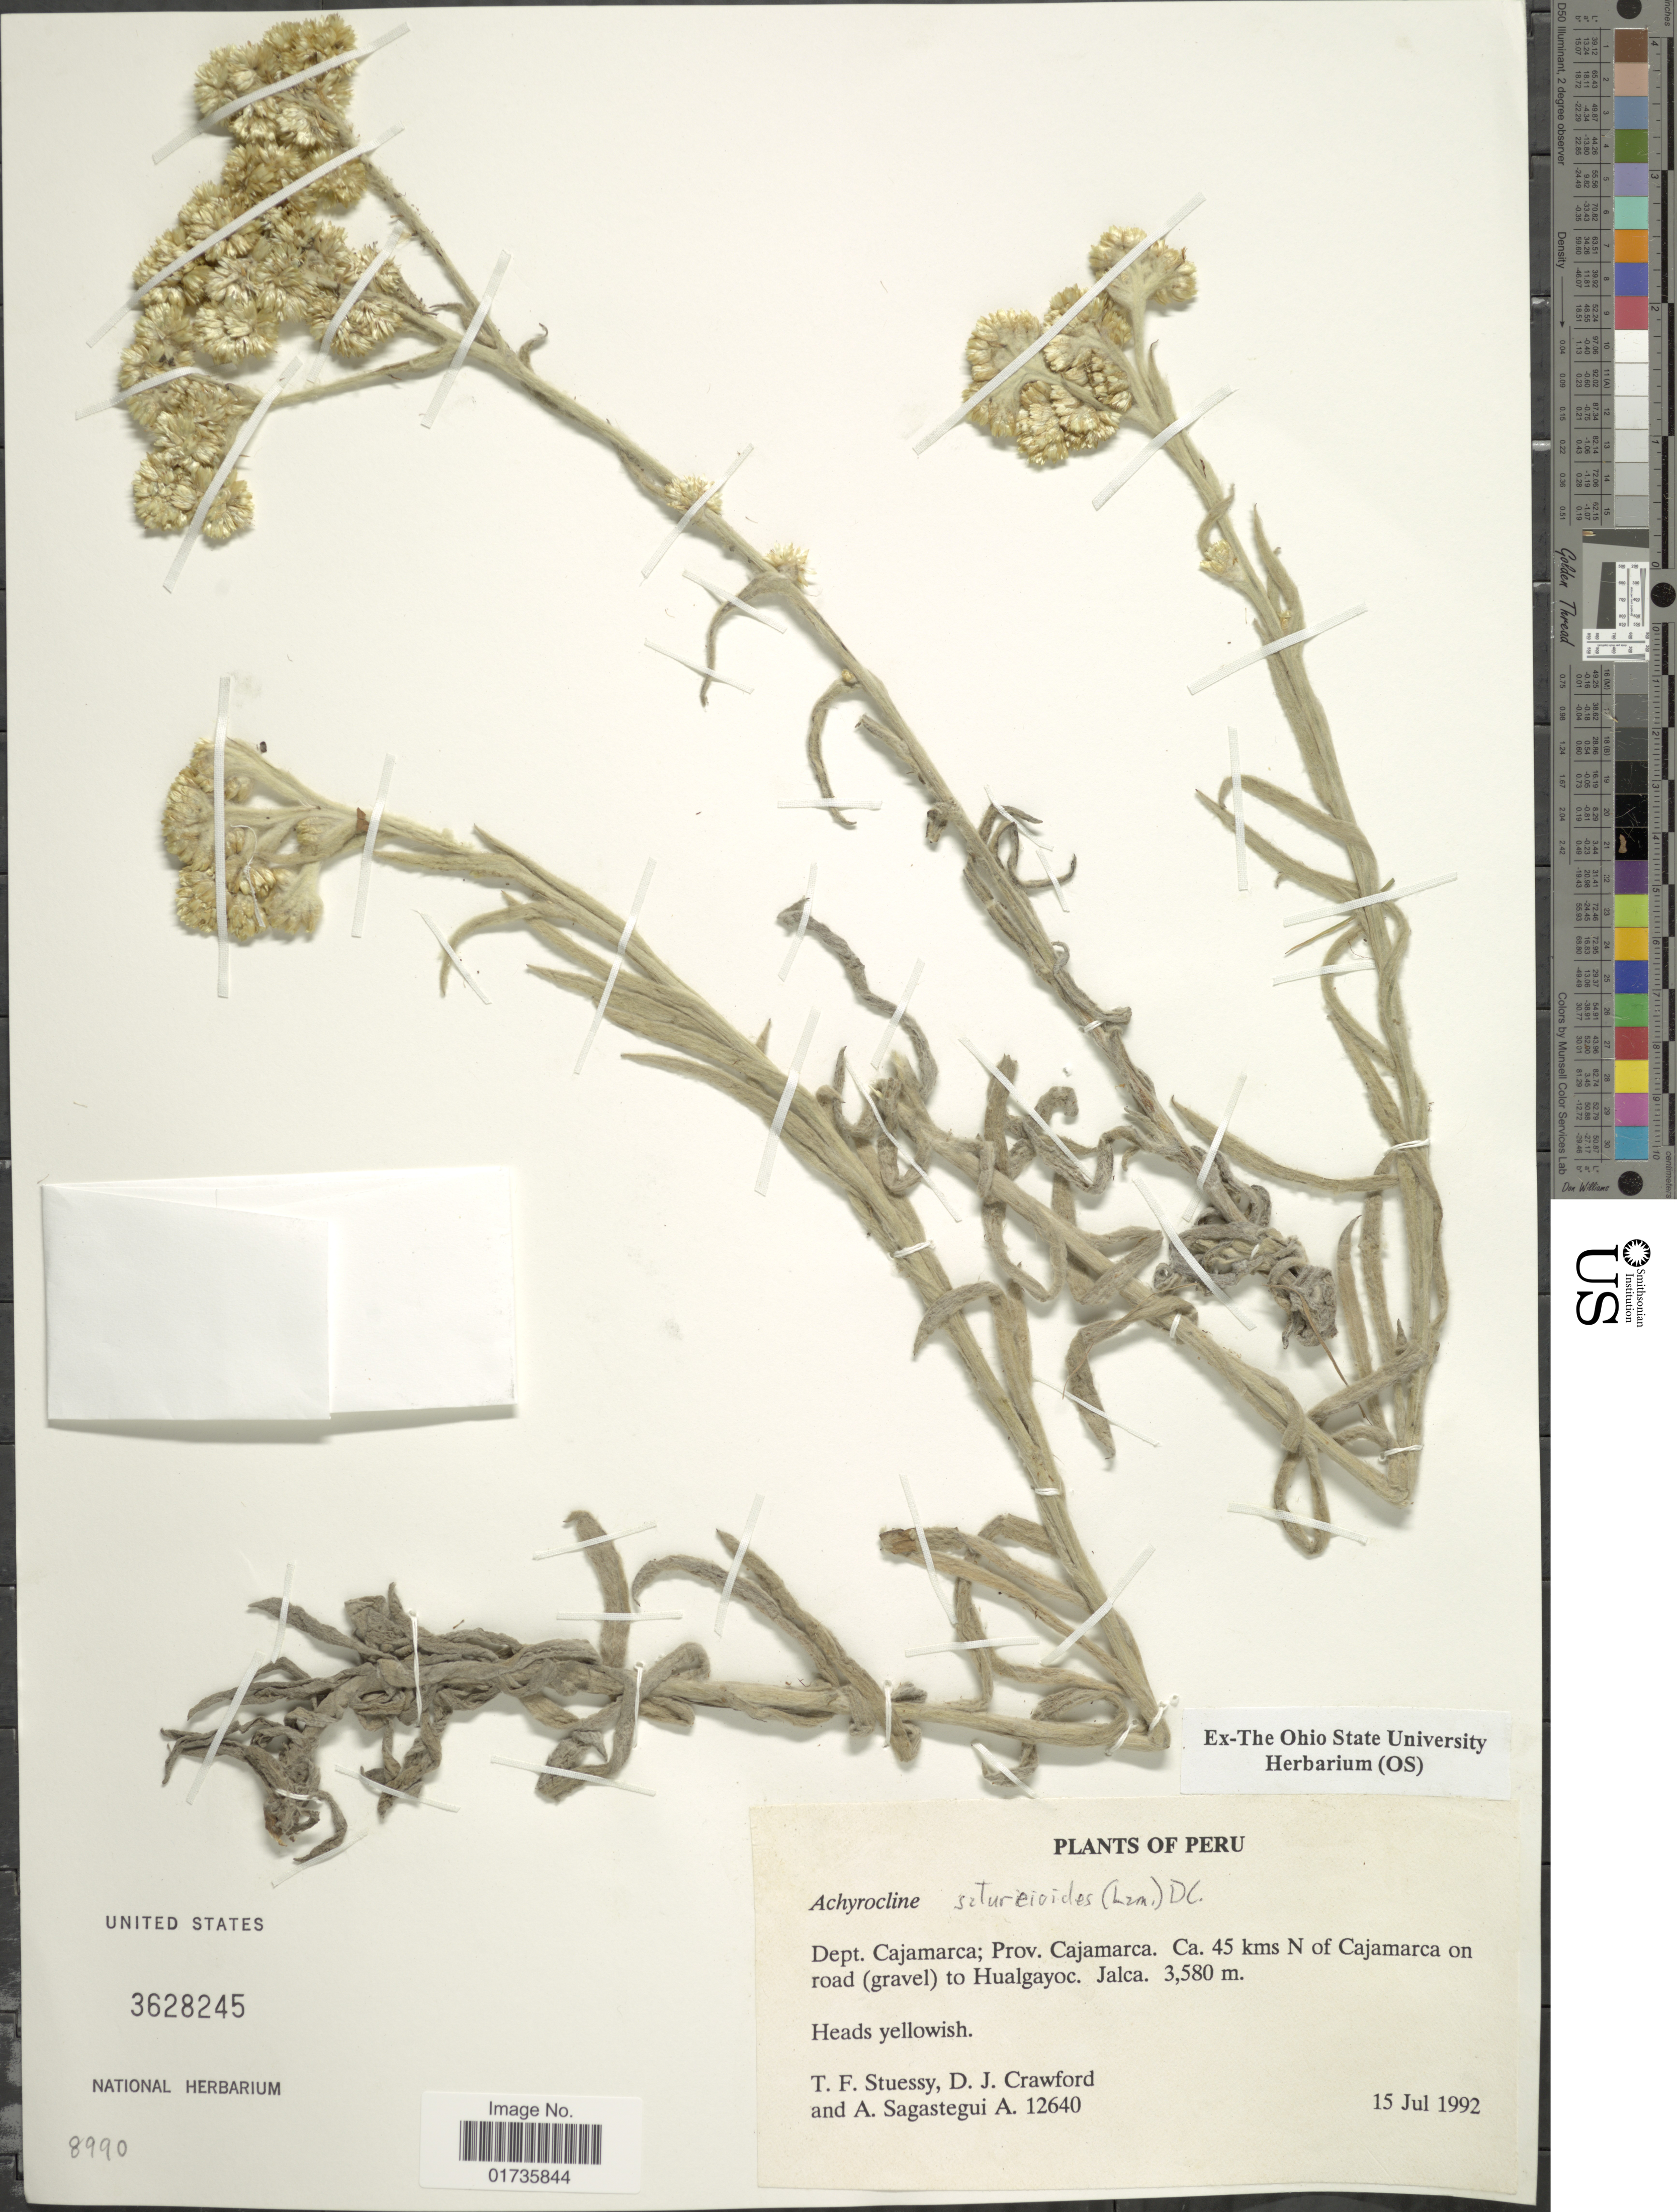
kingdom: Plantae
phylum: Tracheophyta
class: Magnoliopsida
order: Asterales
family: Asteraceae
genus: Achyrocline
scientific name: Achyrocline satureioides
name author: (Lam.) DC.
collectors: T. Stuessy, D. Crawford & A. Sagástegui A.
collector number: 12640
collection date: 1992-07-15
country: Peru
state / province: Cajamarca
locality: Dept. Cajamarca; Ca. 45 kms N of Cajamarca on road (gravel) to Hualgayoc. Jalca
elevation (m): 3580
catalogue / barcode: US 3628245